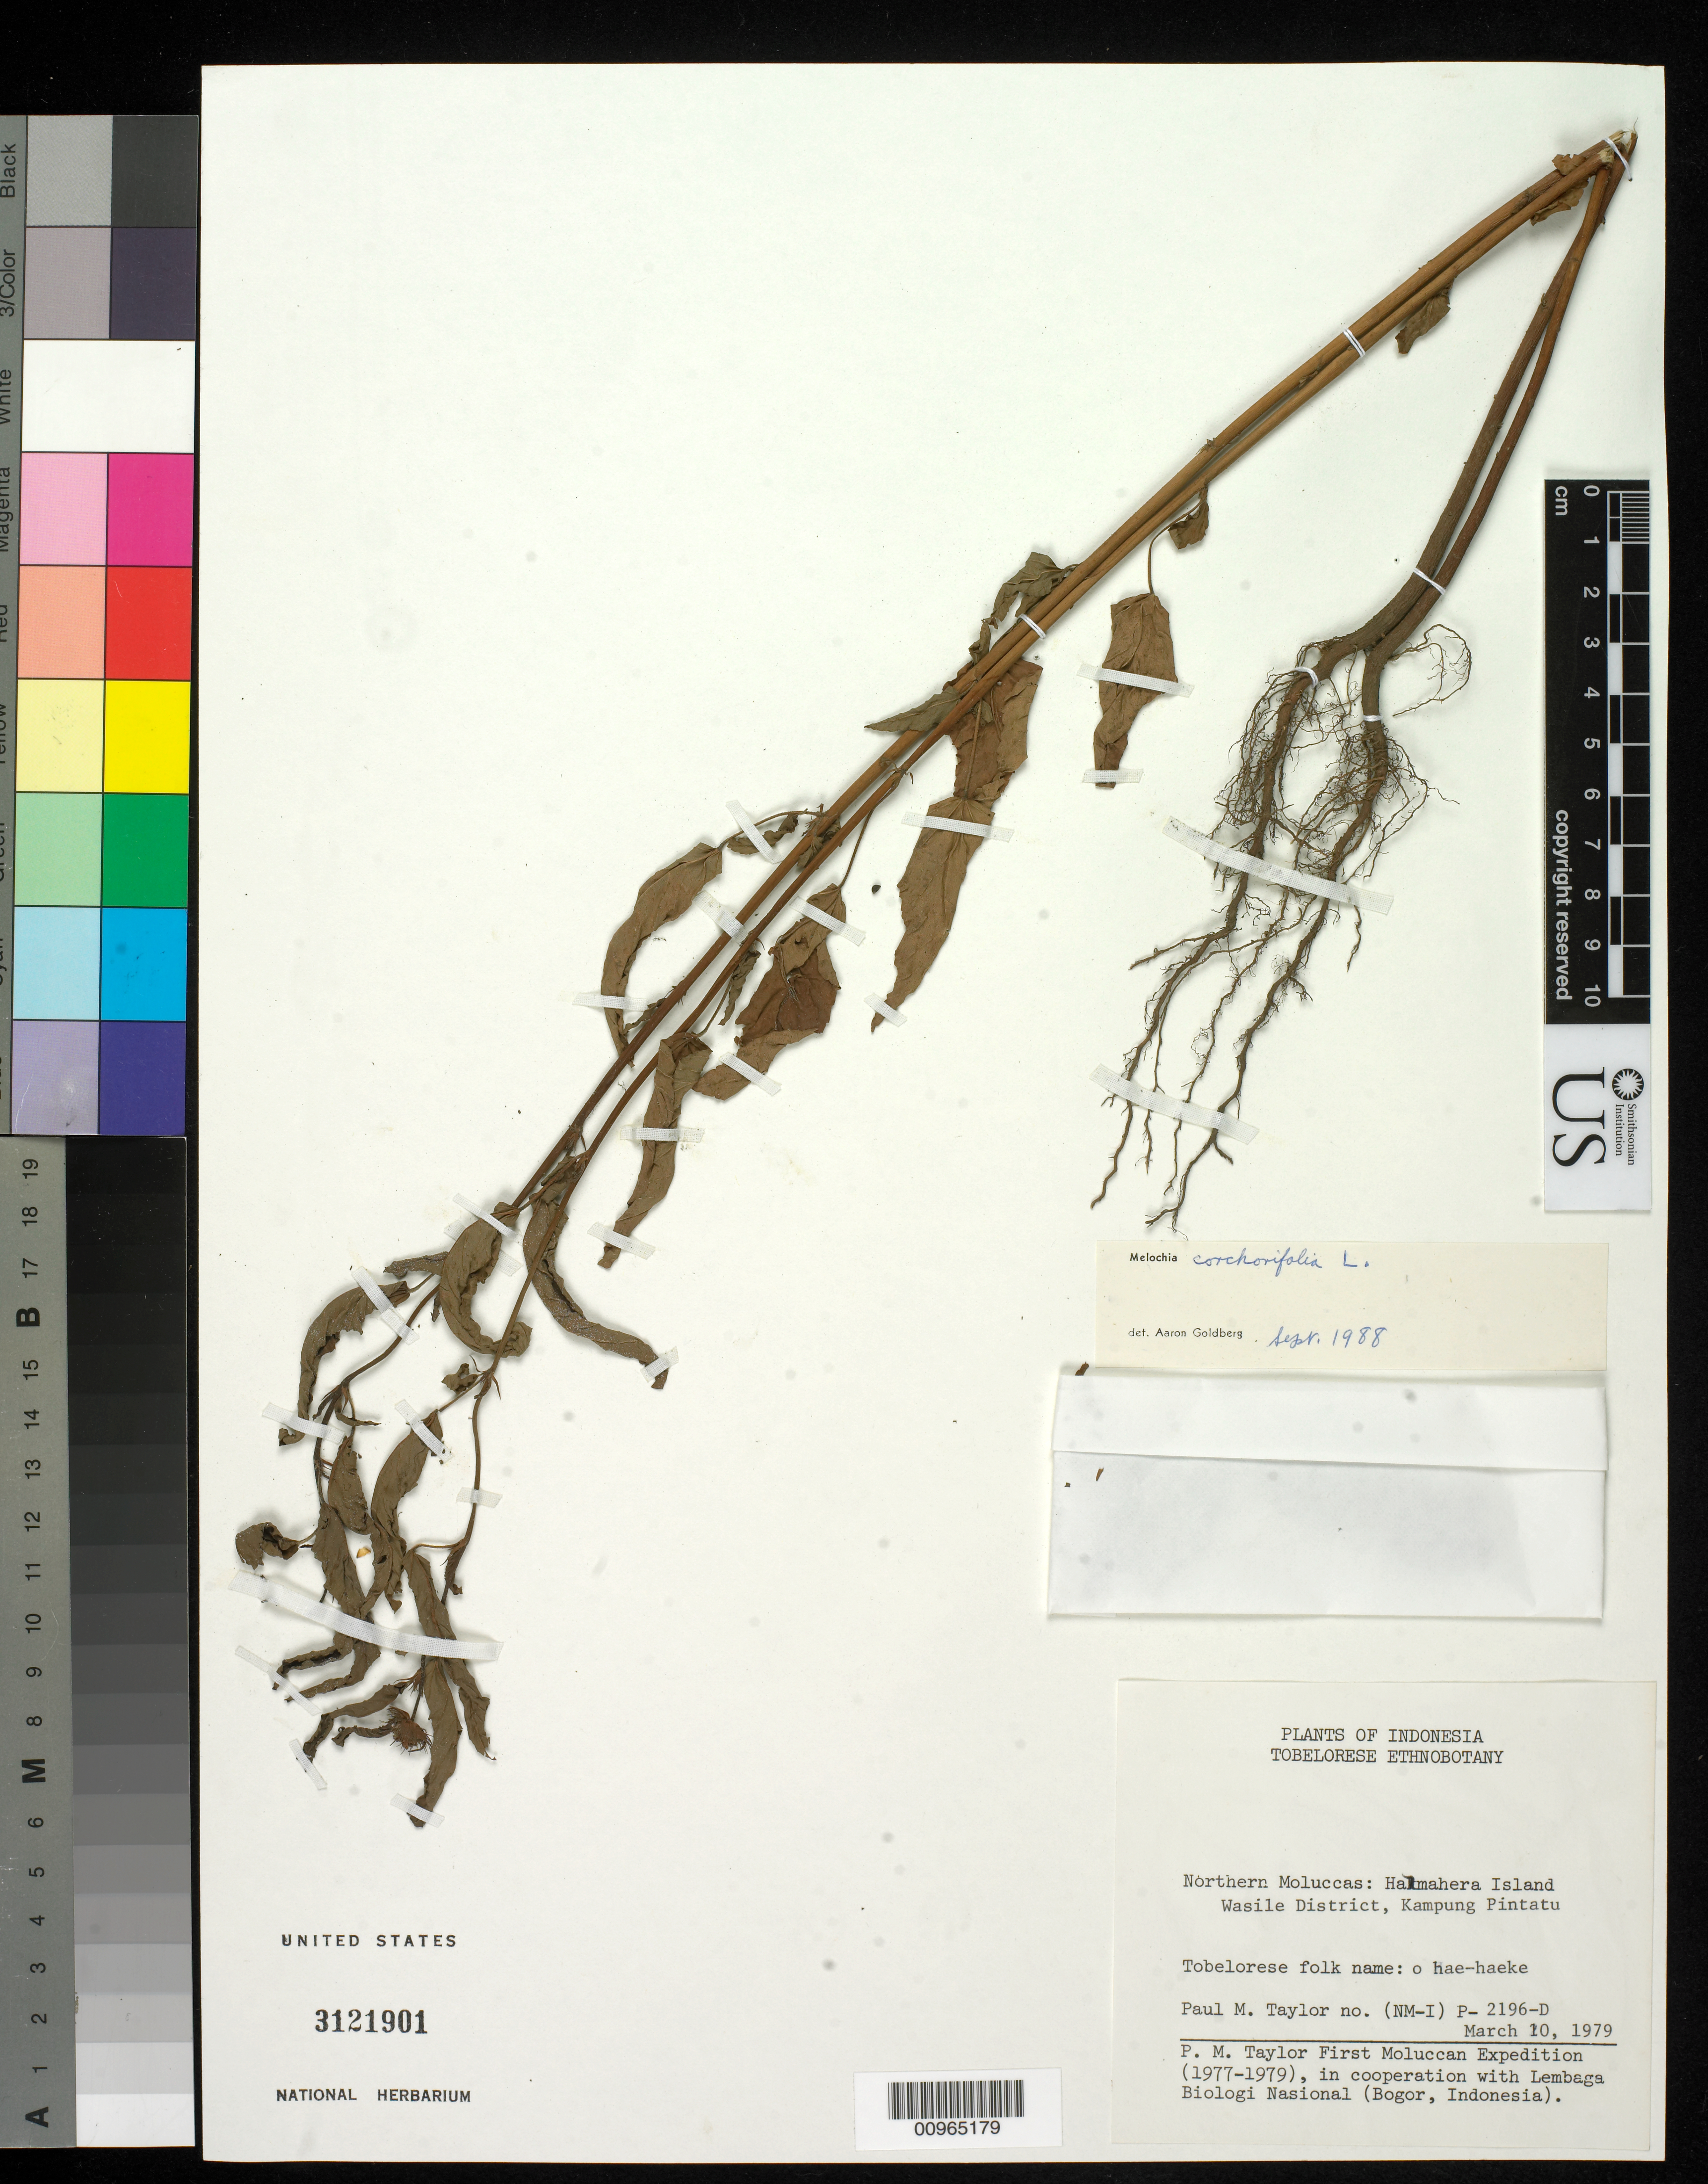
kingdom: Plantae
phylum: Tracheophyta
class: Magnoliopsida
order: Malvales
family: Malvaceae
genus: Melochia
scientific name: Melochia corchorifolia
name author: L.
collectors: P. M. Taylor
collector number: P 2196 D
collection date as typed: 10 Mar 1979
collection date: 1979-03-10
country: Indonesia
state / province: Maluku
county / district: Maluku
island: Halmahera I.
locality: Wasile District, Kampung Pintatu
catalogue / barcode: US 3121901